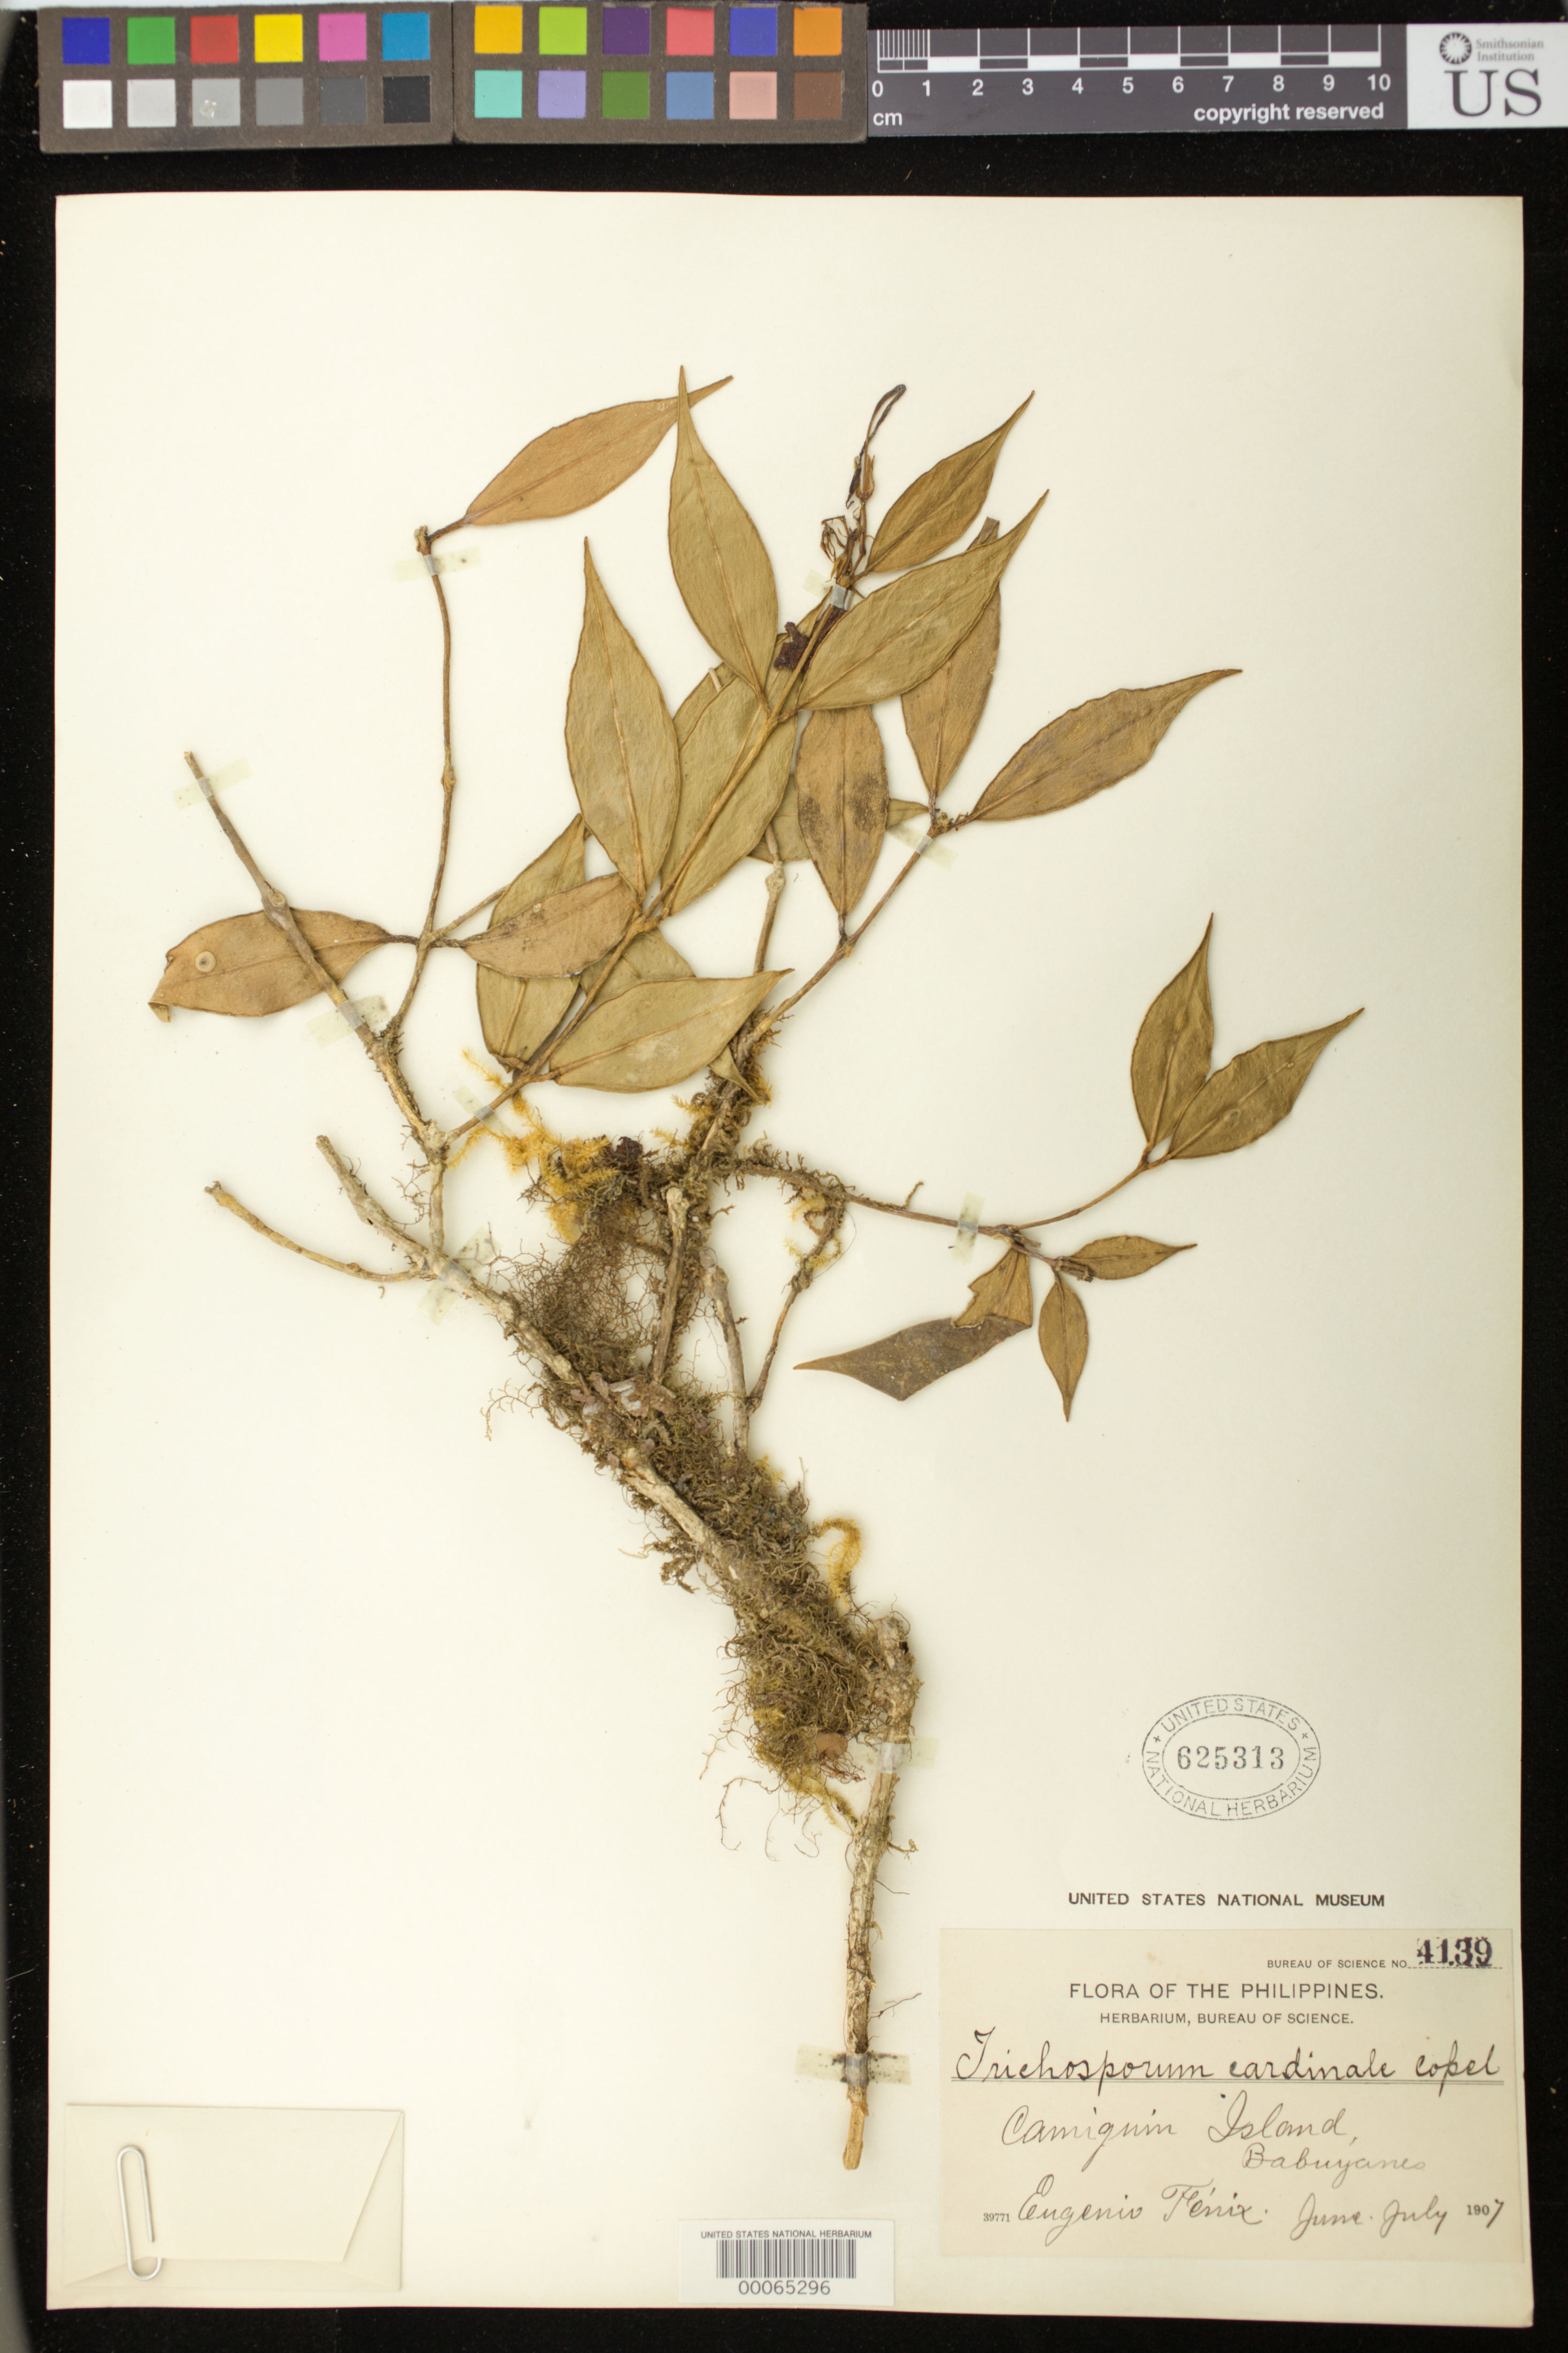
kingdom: Plantae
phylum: Tracheophyta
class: Magnoliopsida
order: Lamiales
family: Gesneriaceae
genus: Trichosporum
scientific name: Trichosporum cardinale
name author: Copel. ex Merr.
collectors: E. Fenix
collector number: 4139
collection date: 1907-06/1907-07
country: Philippines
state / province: Northern Mindanao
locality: Camiguin Island, Babuyanes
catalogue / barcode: US 625313